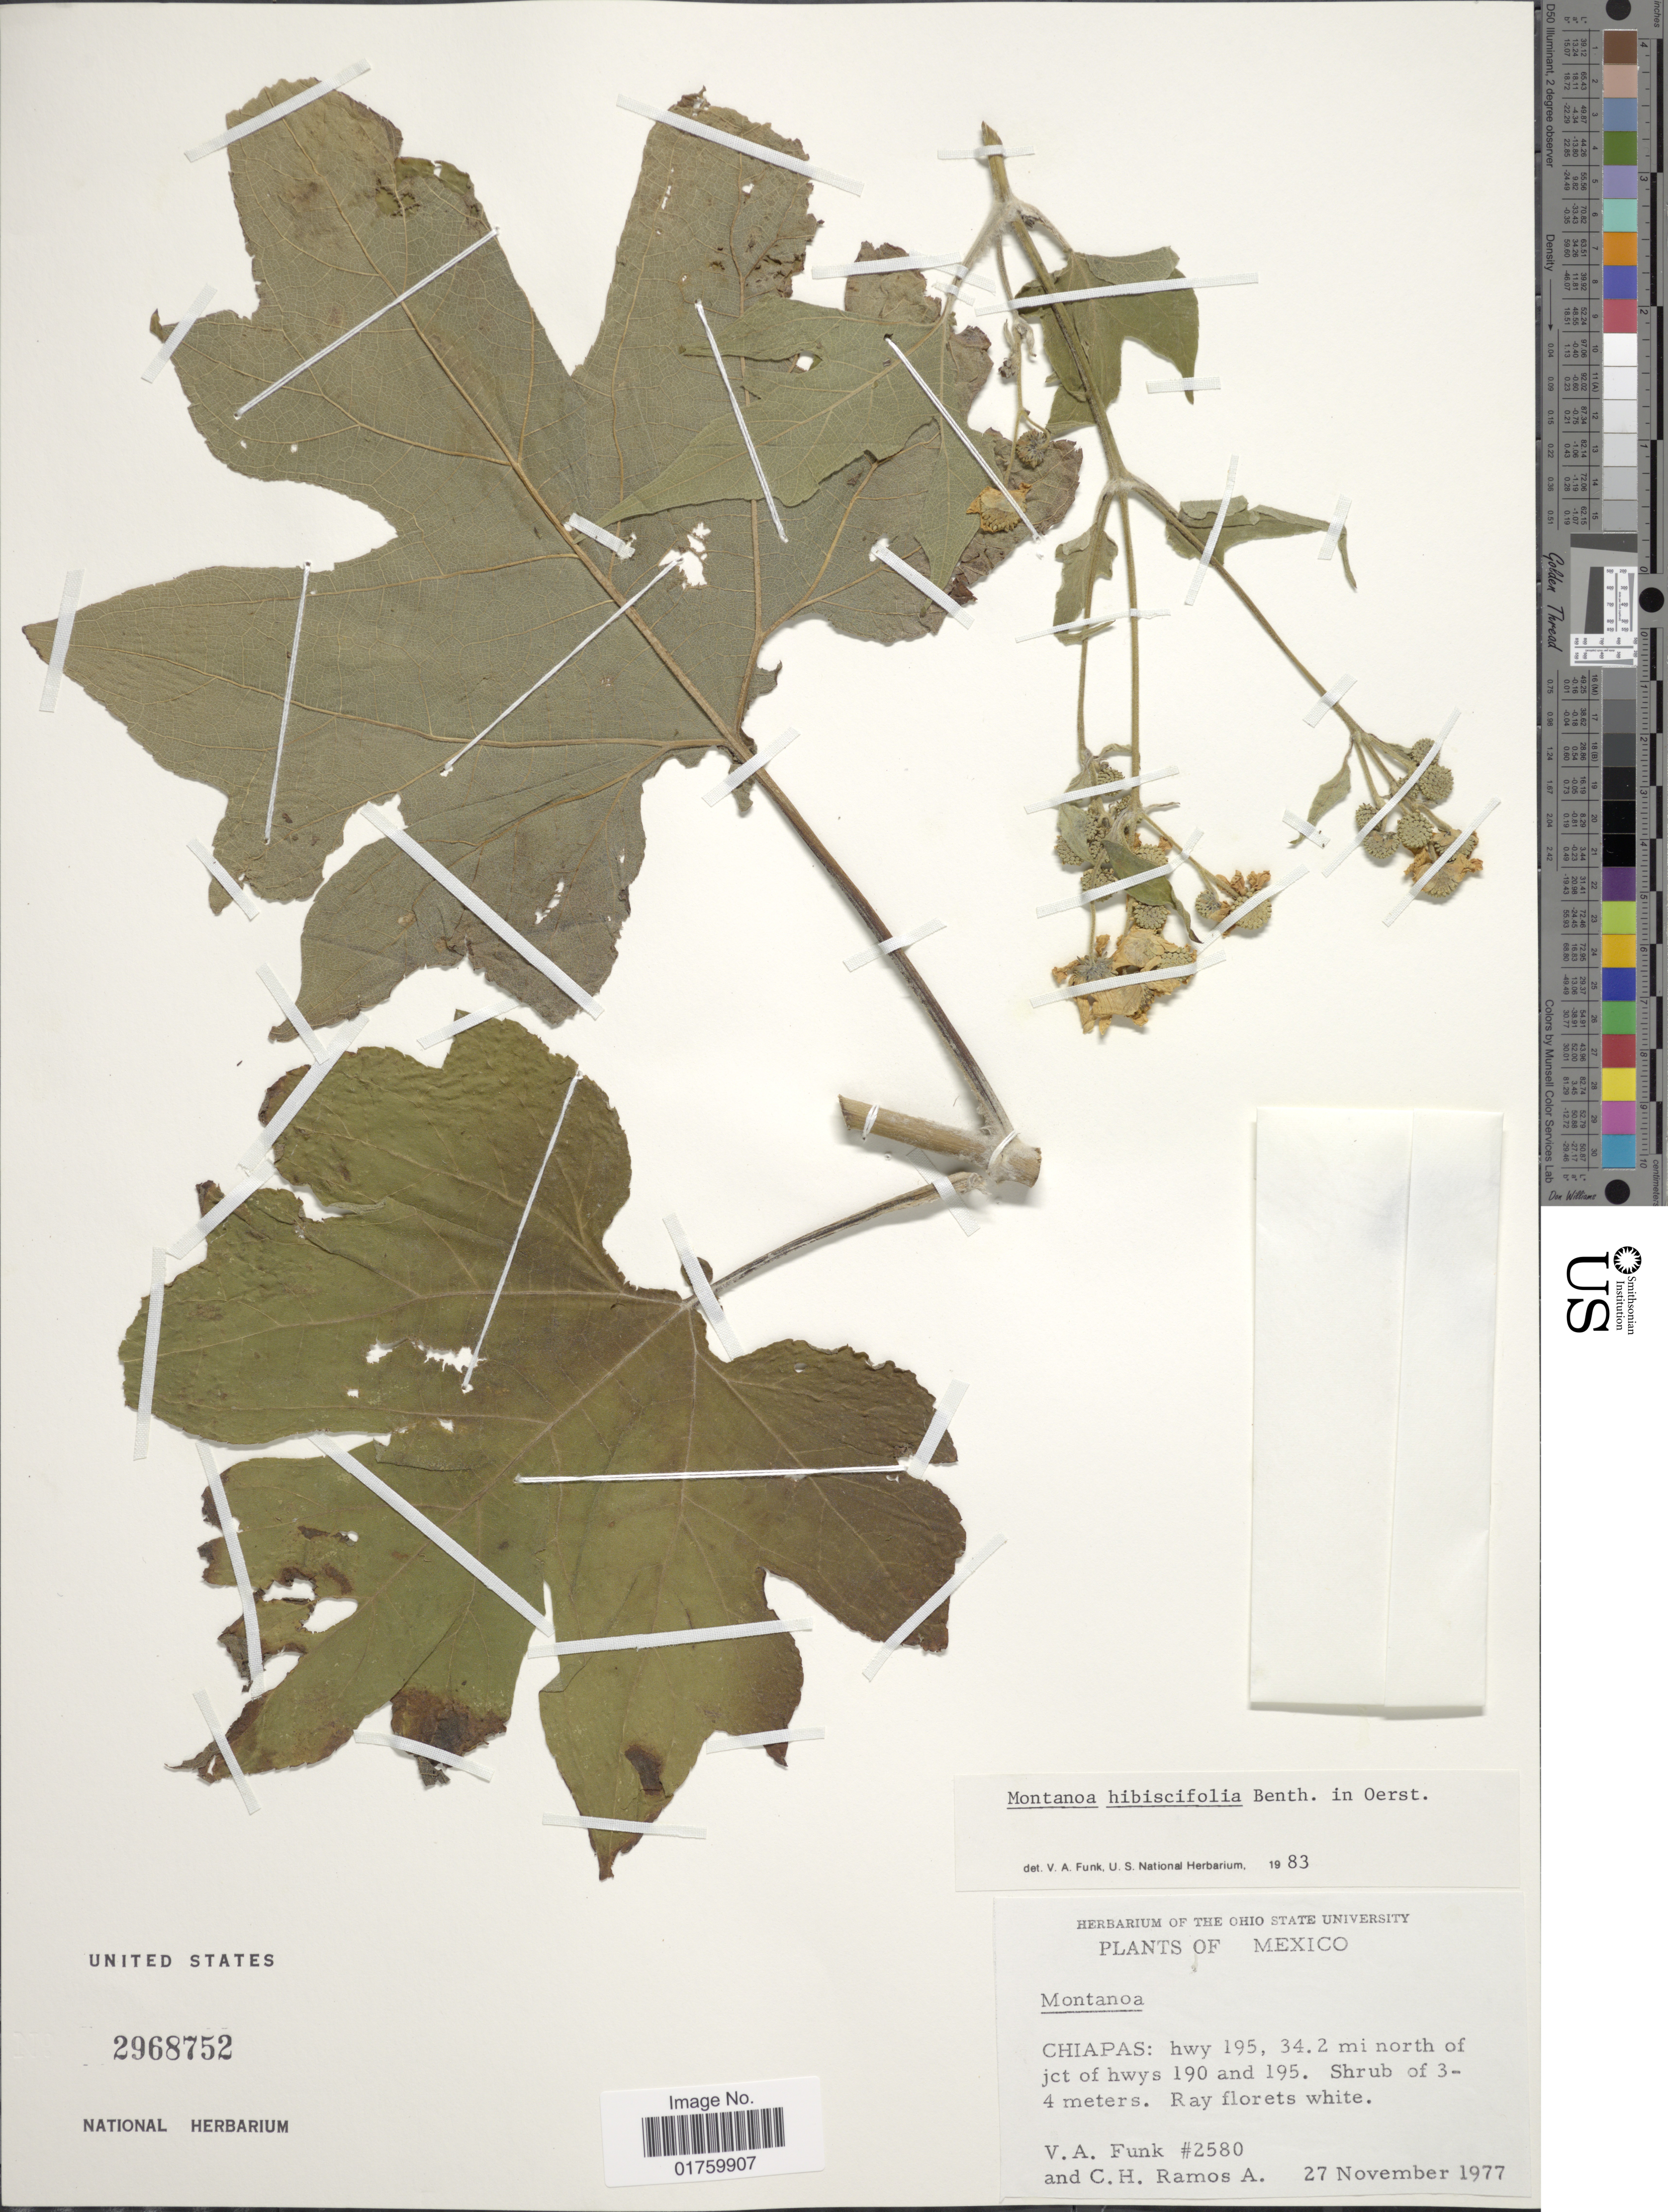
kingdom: Plantae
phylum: Tracheophyta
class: Magnoliopsida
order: Asterales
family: Asteraceae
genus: Montanoa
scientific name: Montanoa hibiscifolia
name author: Benth.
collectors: V. Funk & C. H. Ramos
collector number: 2580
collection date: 1977-11-27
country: Mexico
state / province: Chiapas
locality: Hwy 195, 34.2 mi north of jct of hwys 190 and 195.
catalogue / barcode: US 2968752